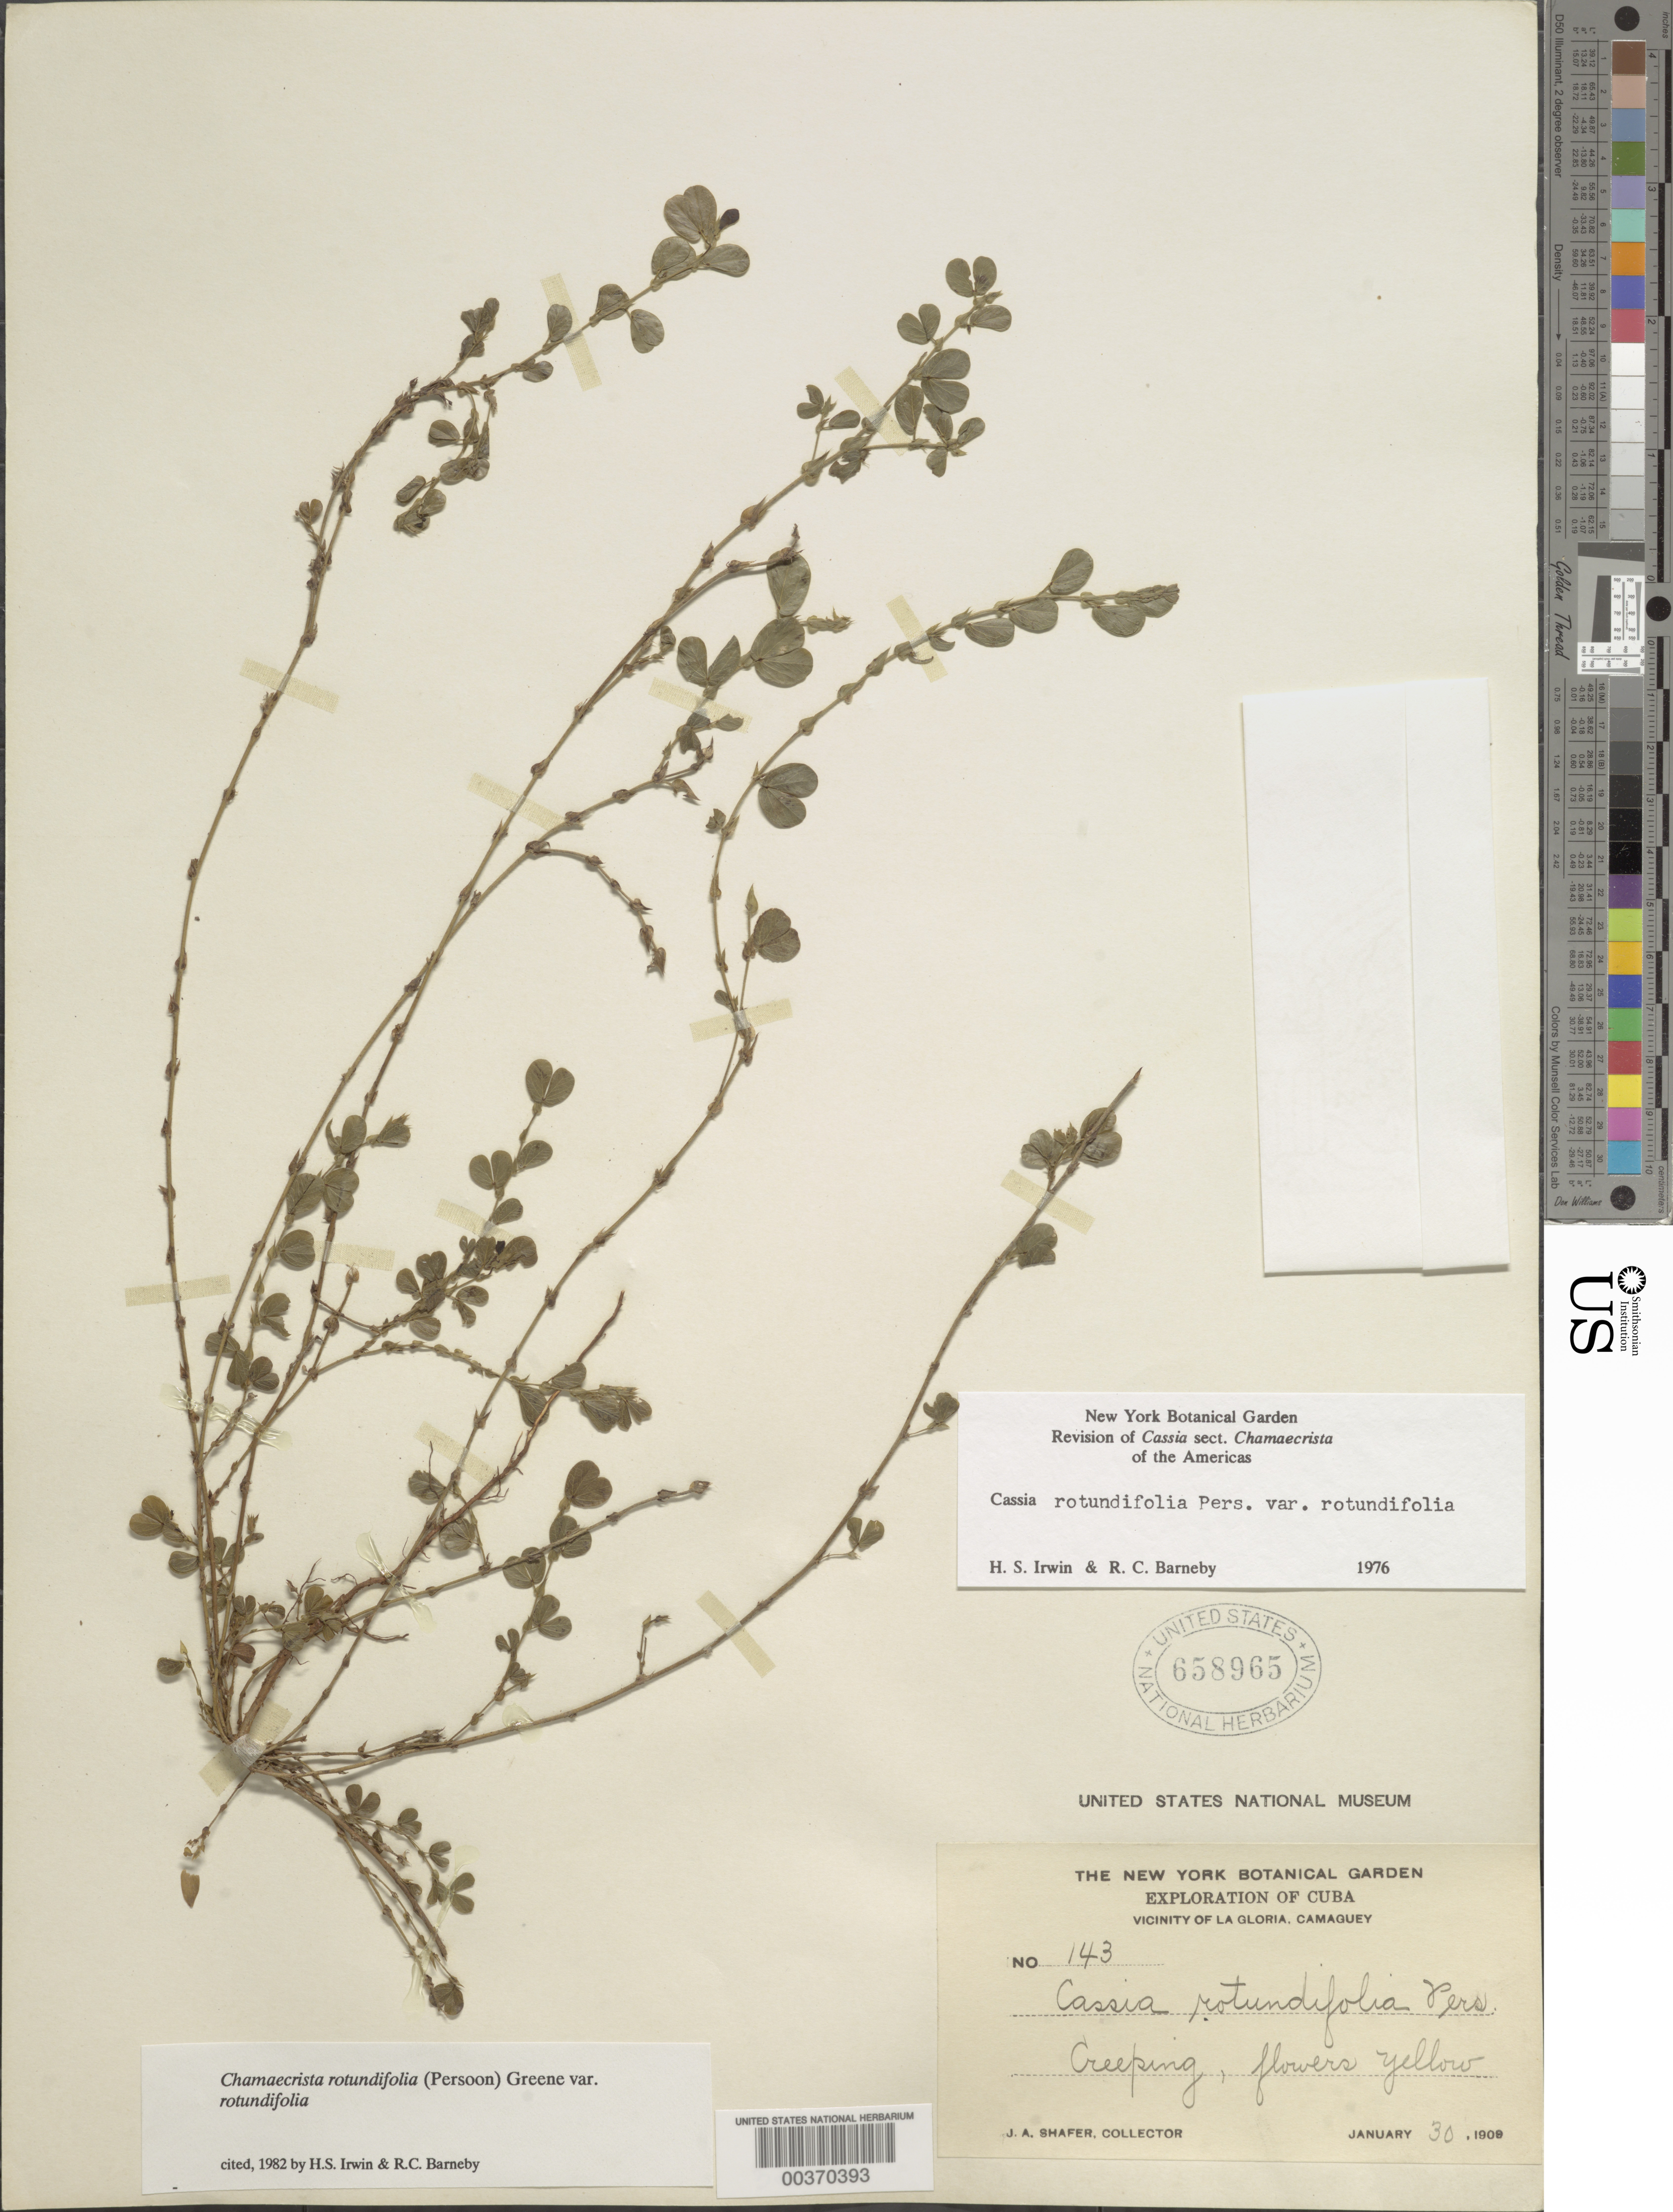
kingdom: Plantae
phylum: Tracheophyta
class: Magnoliopsida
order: Fabales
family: Fabaceae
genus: Chamaecrista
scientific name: Chamaecrista rotundifolia var. rotundifolia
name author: (Pers.) Greene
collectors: J. A. Shafer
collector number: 143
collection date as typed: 30 Jan 1909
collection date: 1909-01-30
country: Cuba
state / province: Camagüey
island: Greater Antilles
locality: Vicinity of La Gloria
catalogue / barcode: US 658965